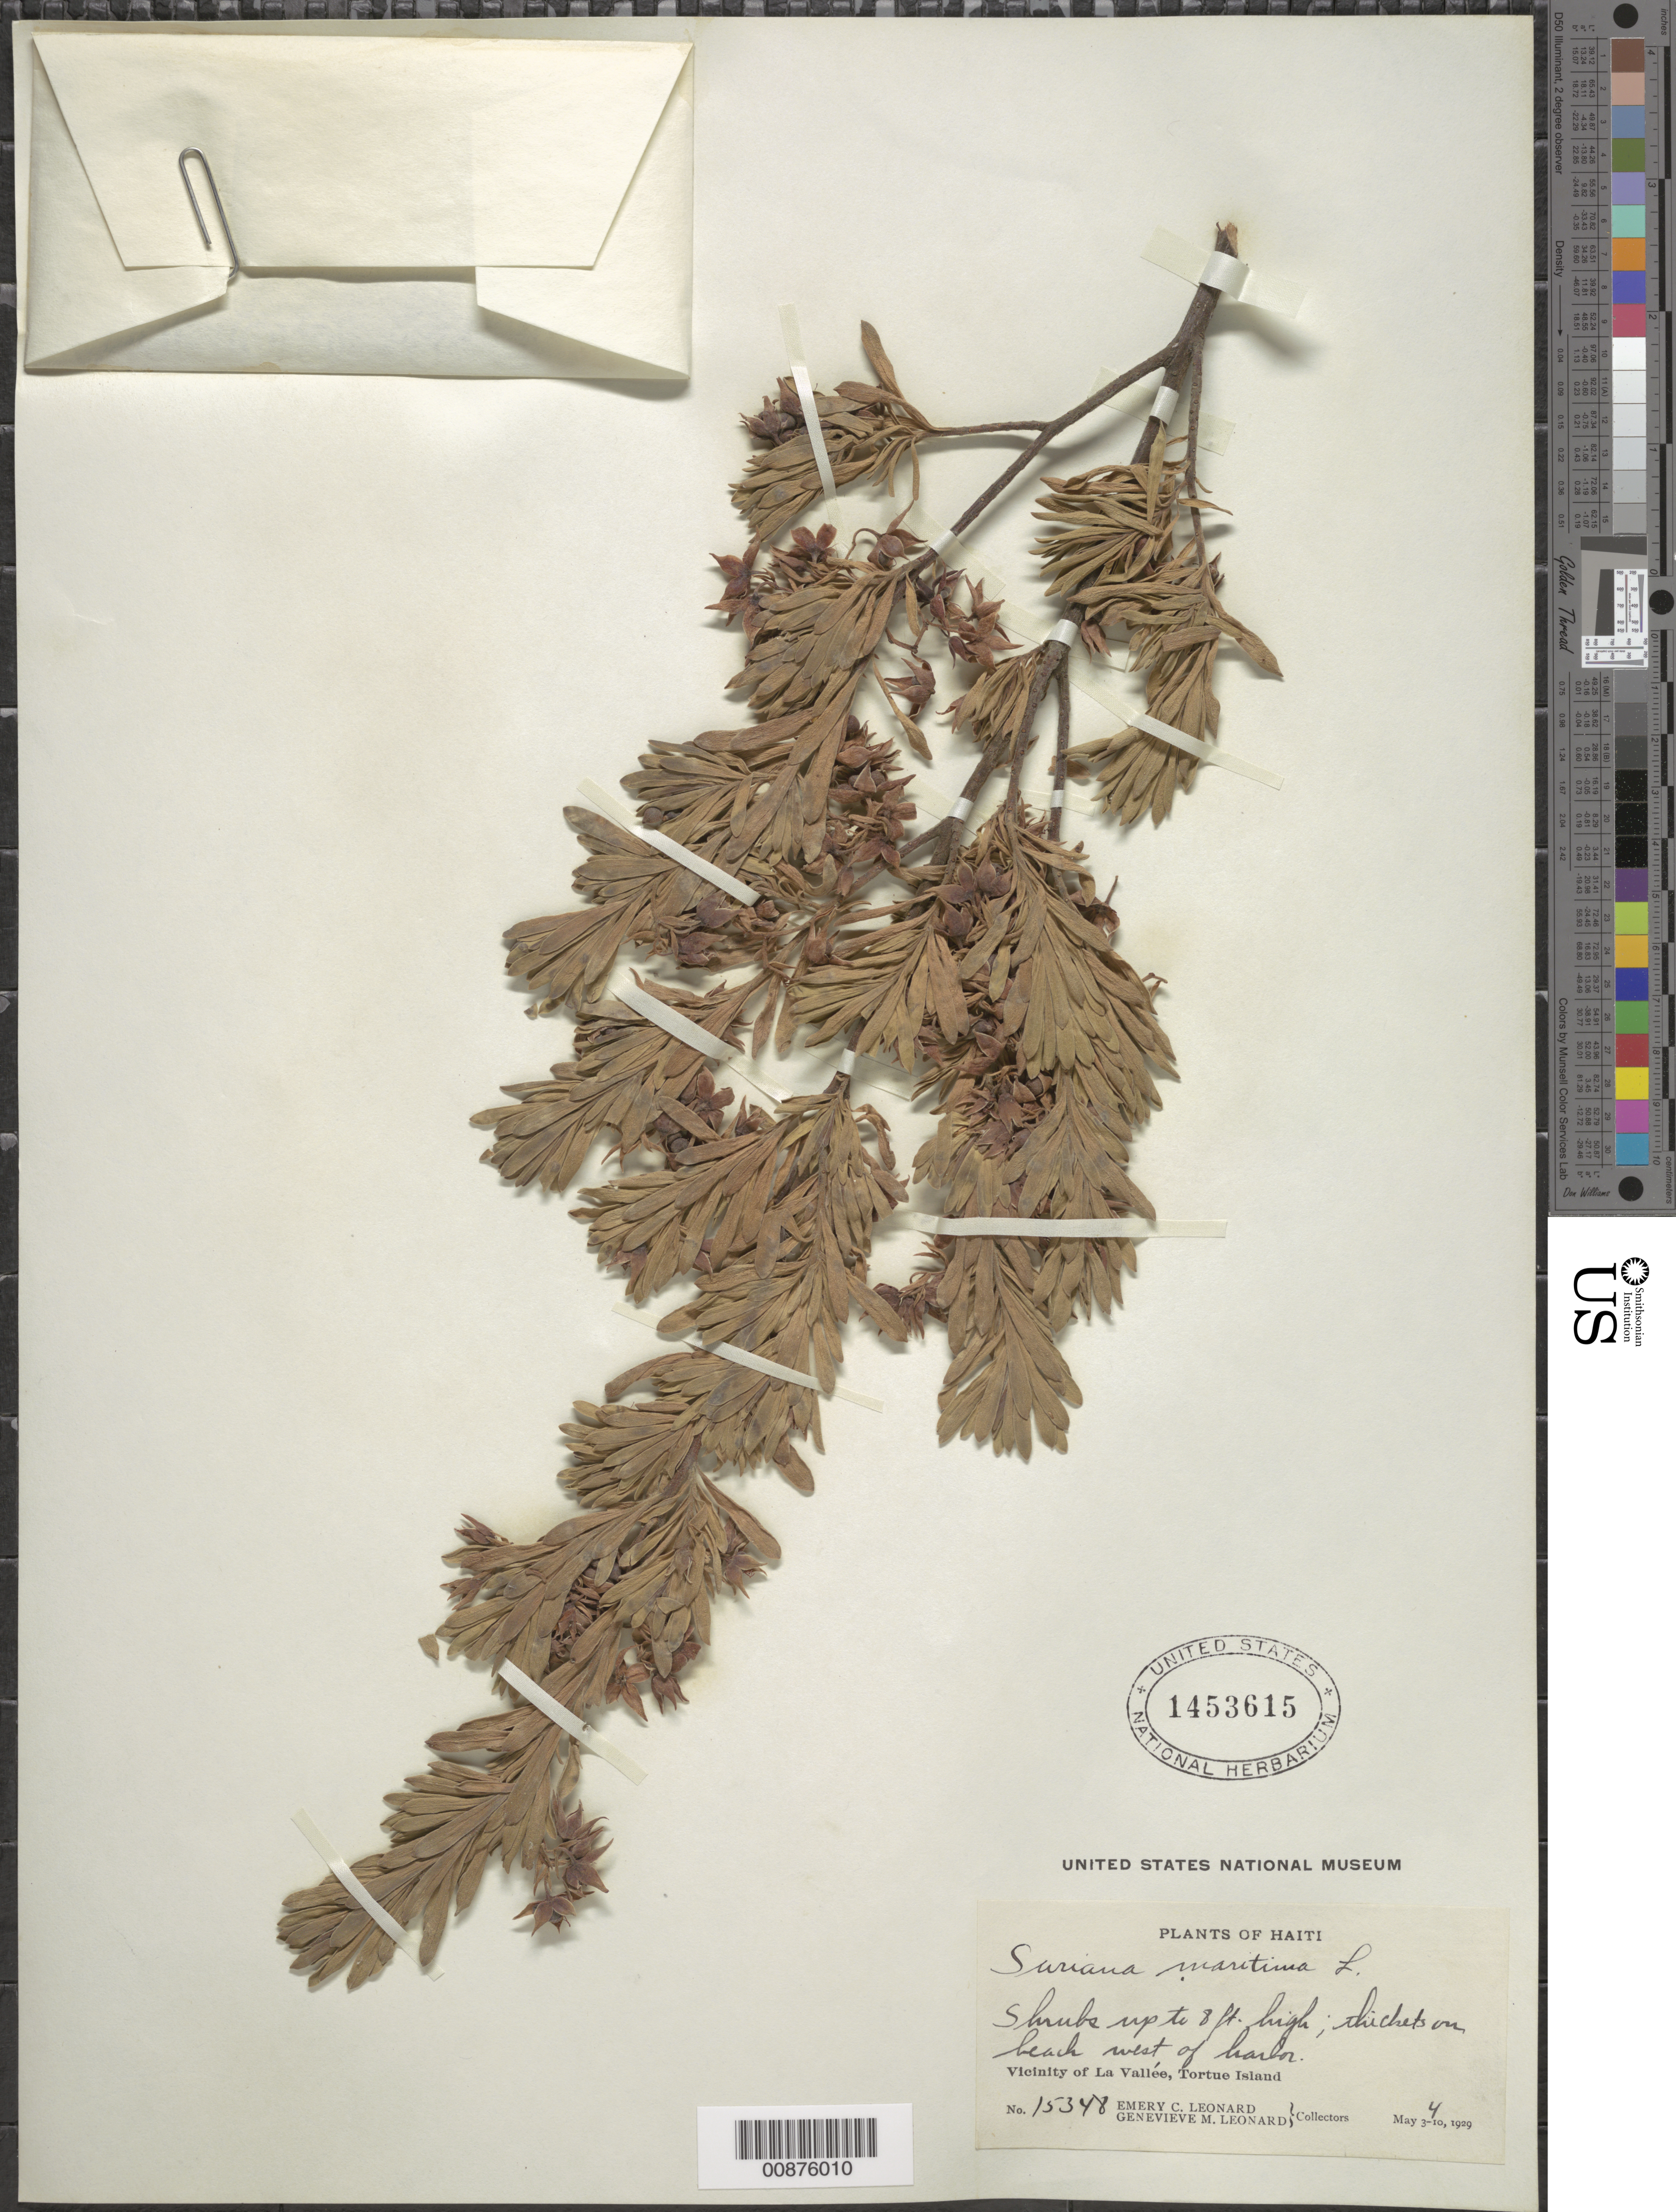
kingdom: Plantae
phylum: Tracheophyta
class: Magnoliopsida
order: Fabales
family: Surianaceae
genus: Suriana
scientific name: Suriana maritima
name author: L.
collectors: E. C. Leonard & G. M. Leonard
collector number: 15348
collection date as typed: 04 May 1929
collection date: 1929-05-04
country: Haiti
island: Île de la Tortue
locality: Vicinity of La Vallée, W of harbor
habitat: Thickets on beach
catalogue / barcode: US 1453615